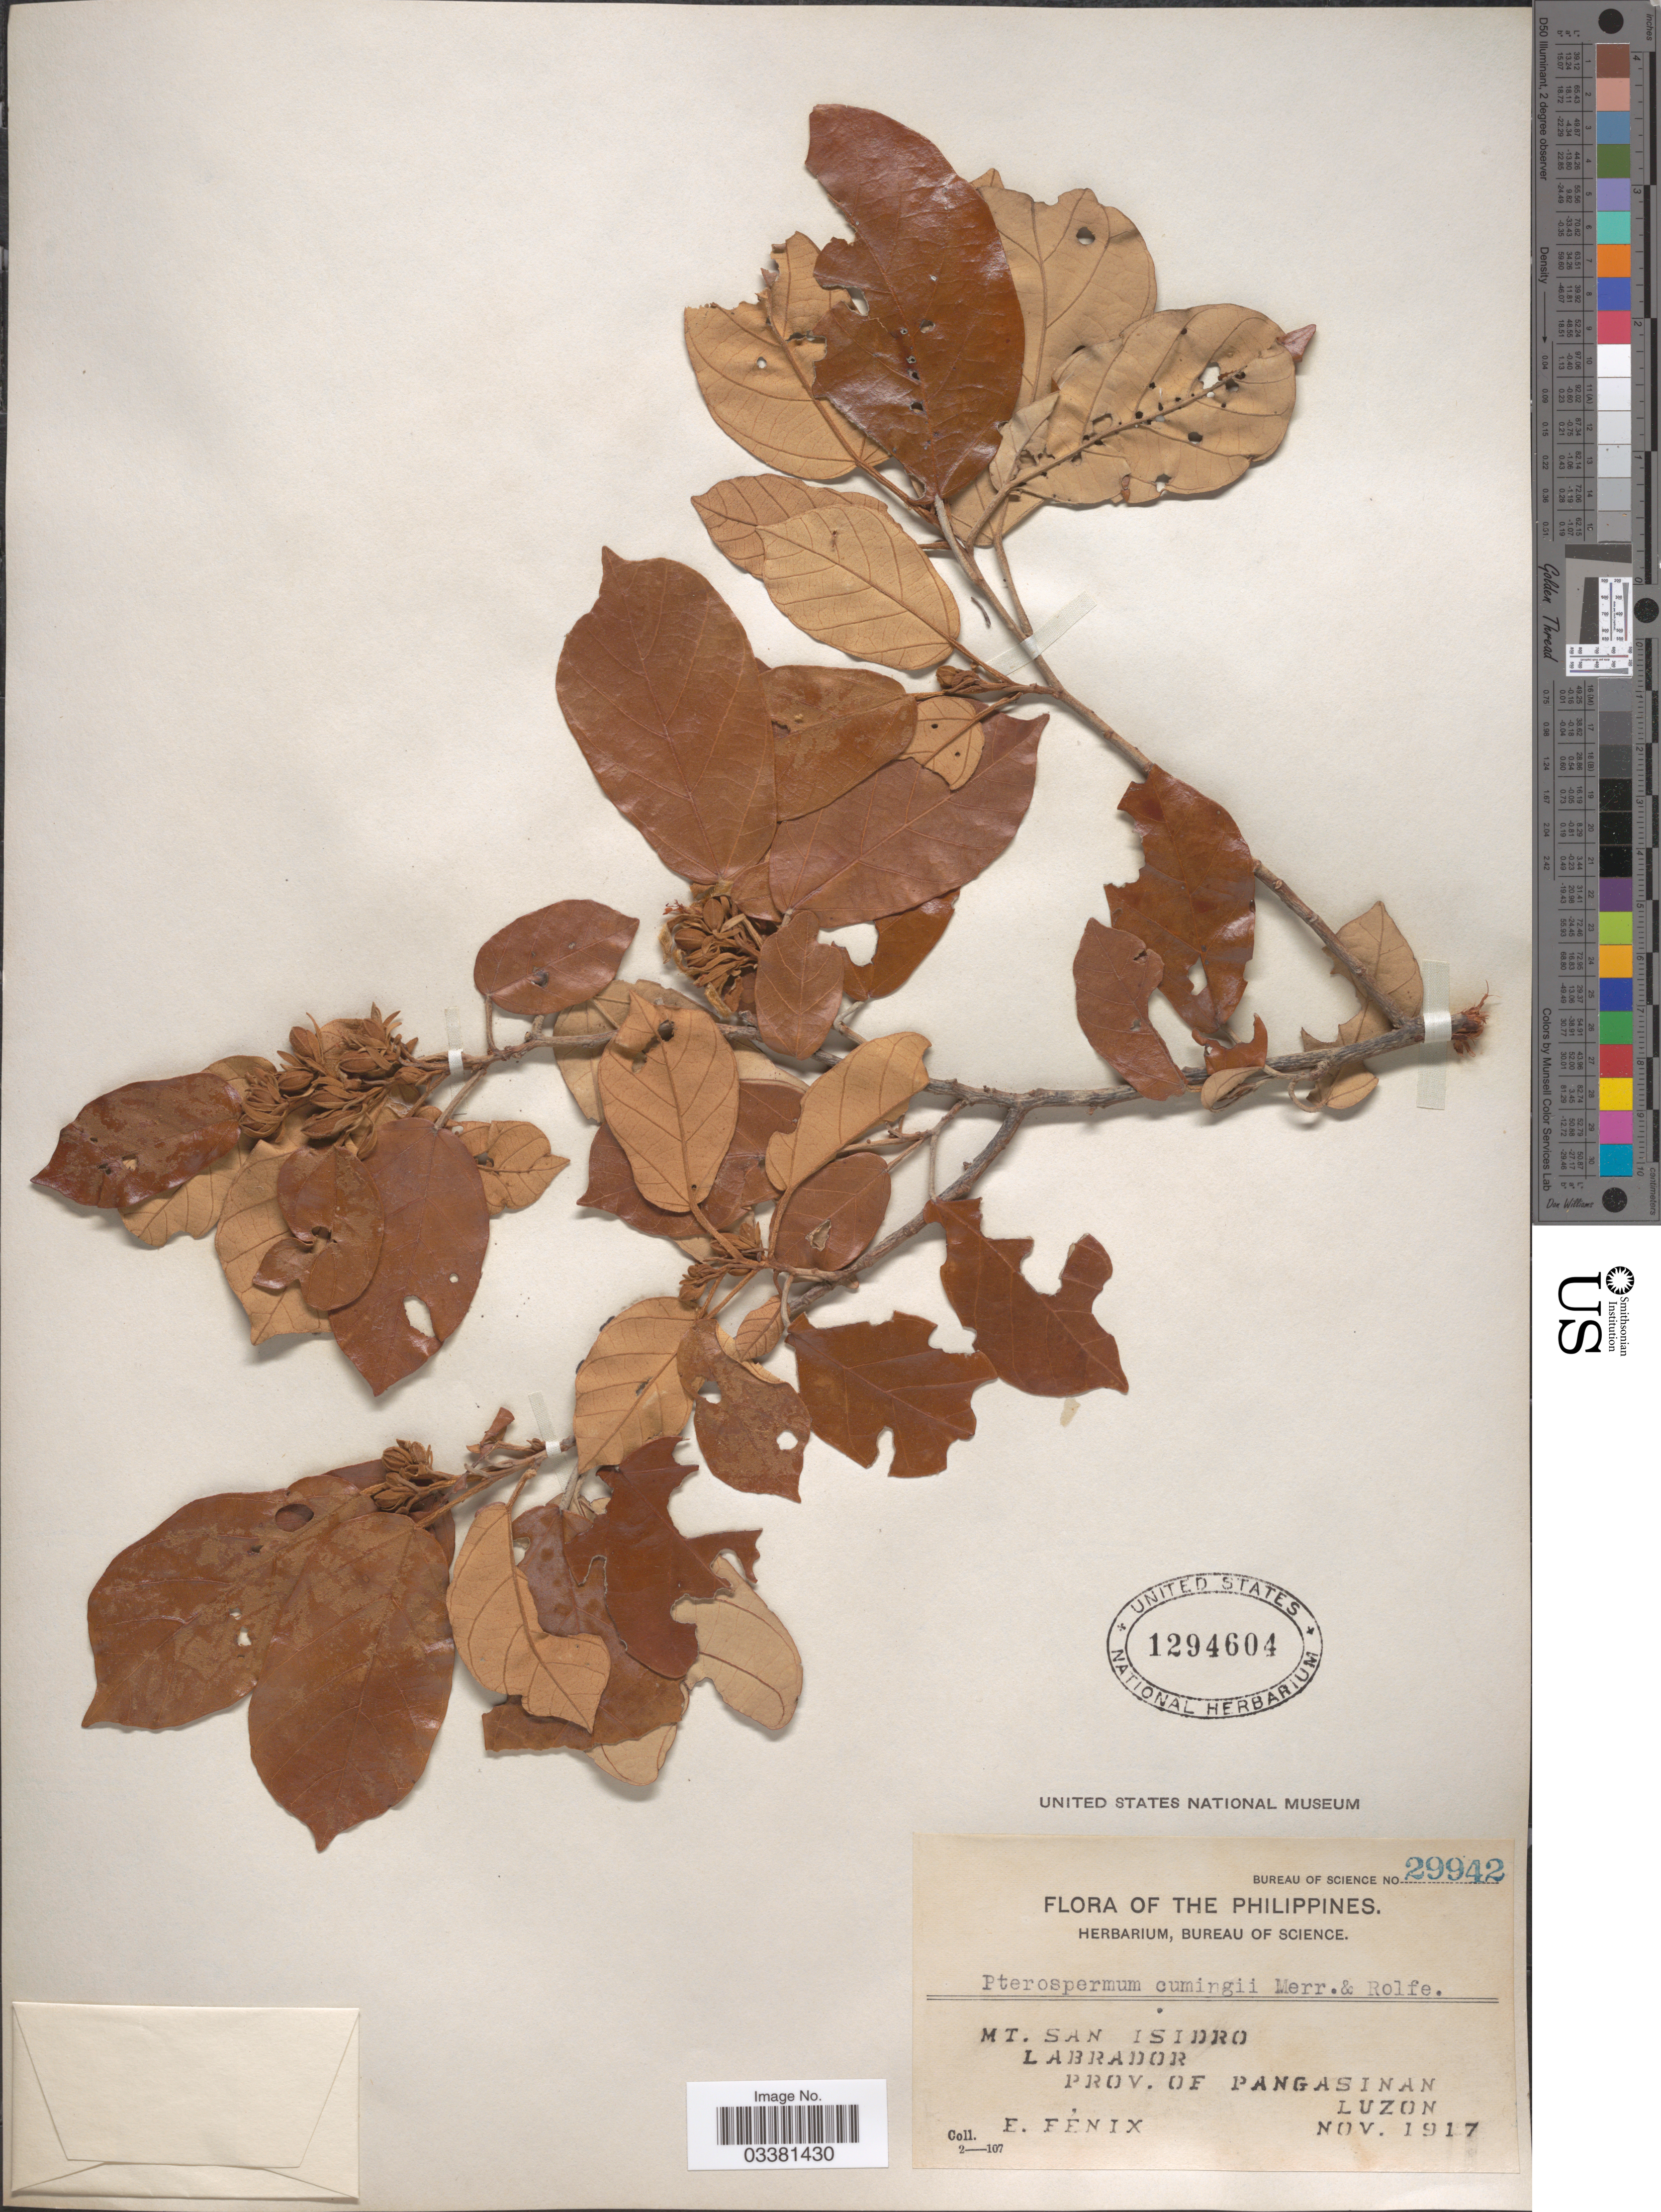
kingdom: Plantae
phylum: Tracheophyta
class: Magnoliopsida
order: Malvales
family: Malvaceae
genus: Pterospermum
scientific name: Pterospermum cumingii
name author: Merr. & Rolfe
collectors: E. Fénix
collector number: Bureau of Science 29942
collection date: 1917-11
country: Philippines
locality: Mt. San Isidro, Labrador, Prov. of Pangasinan, Luzon.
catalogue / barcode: US 1294604